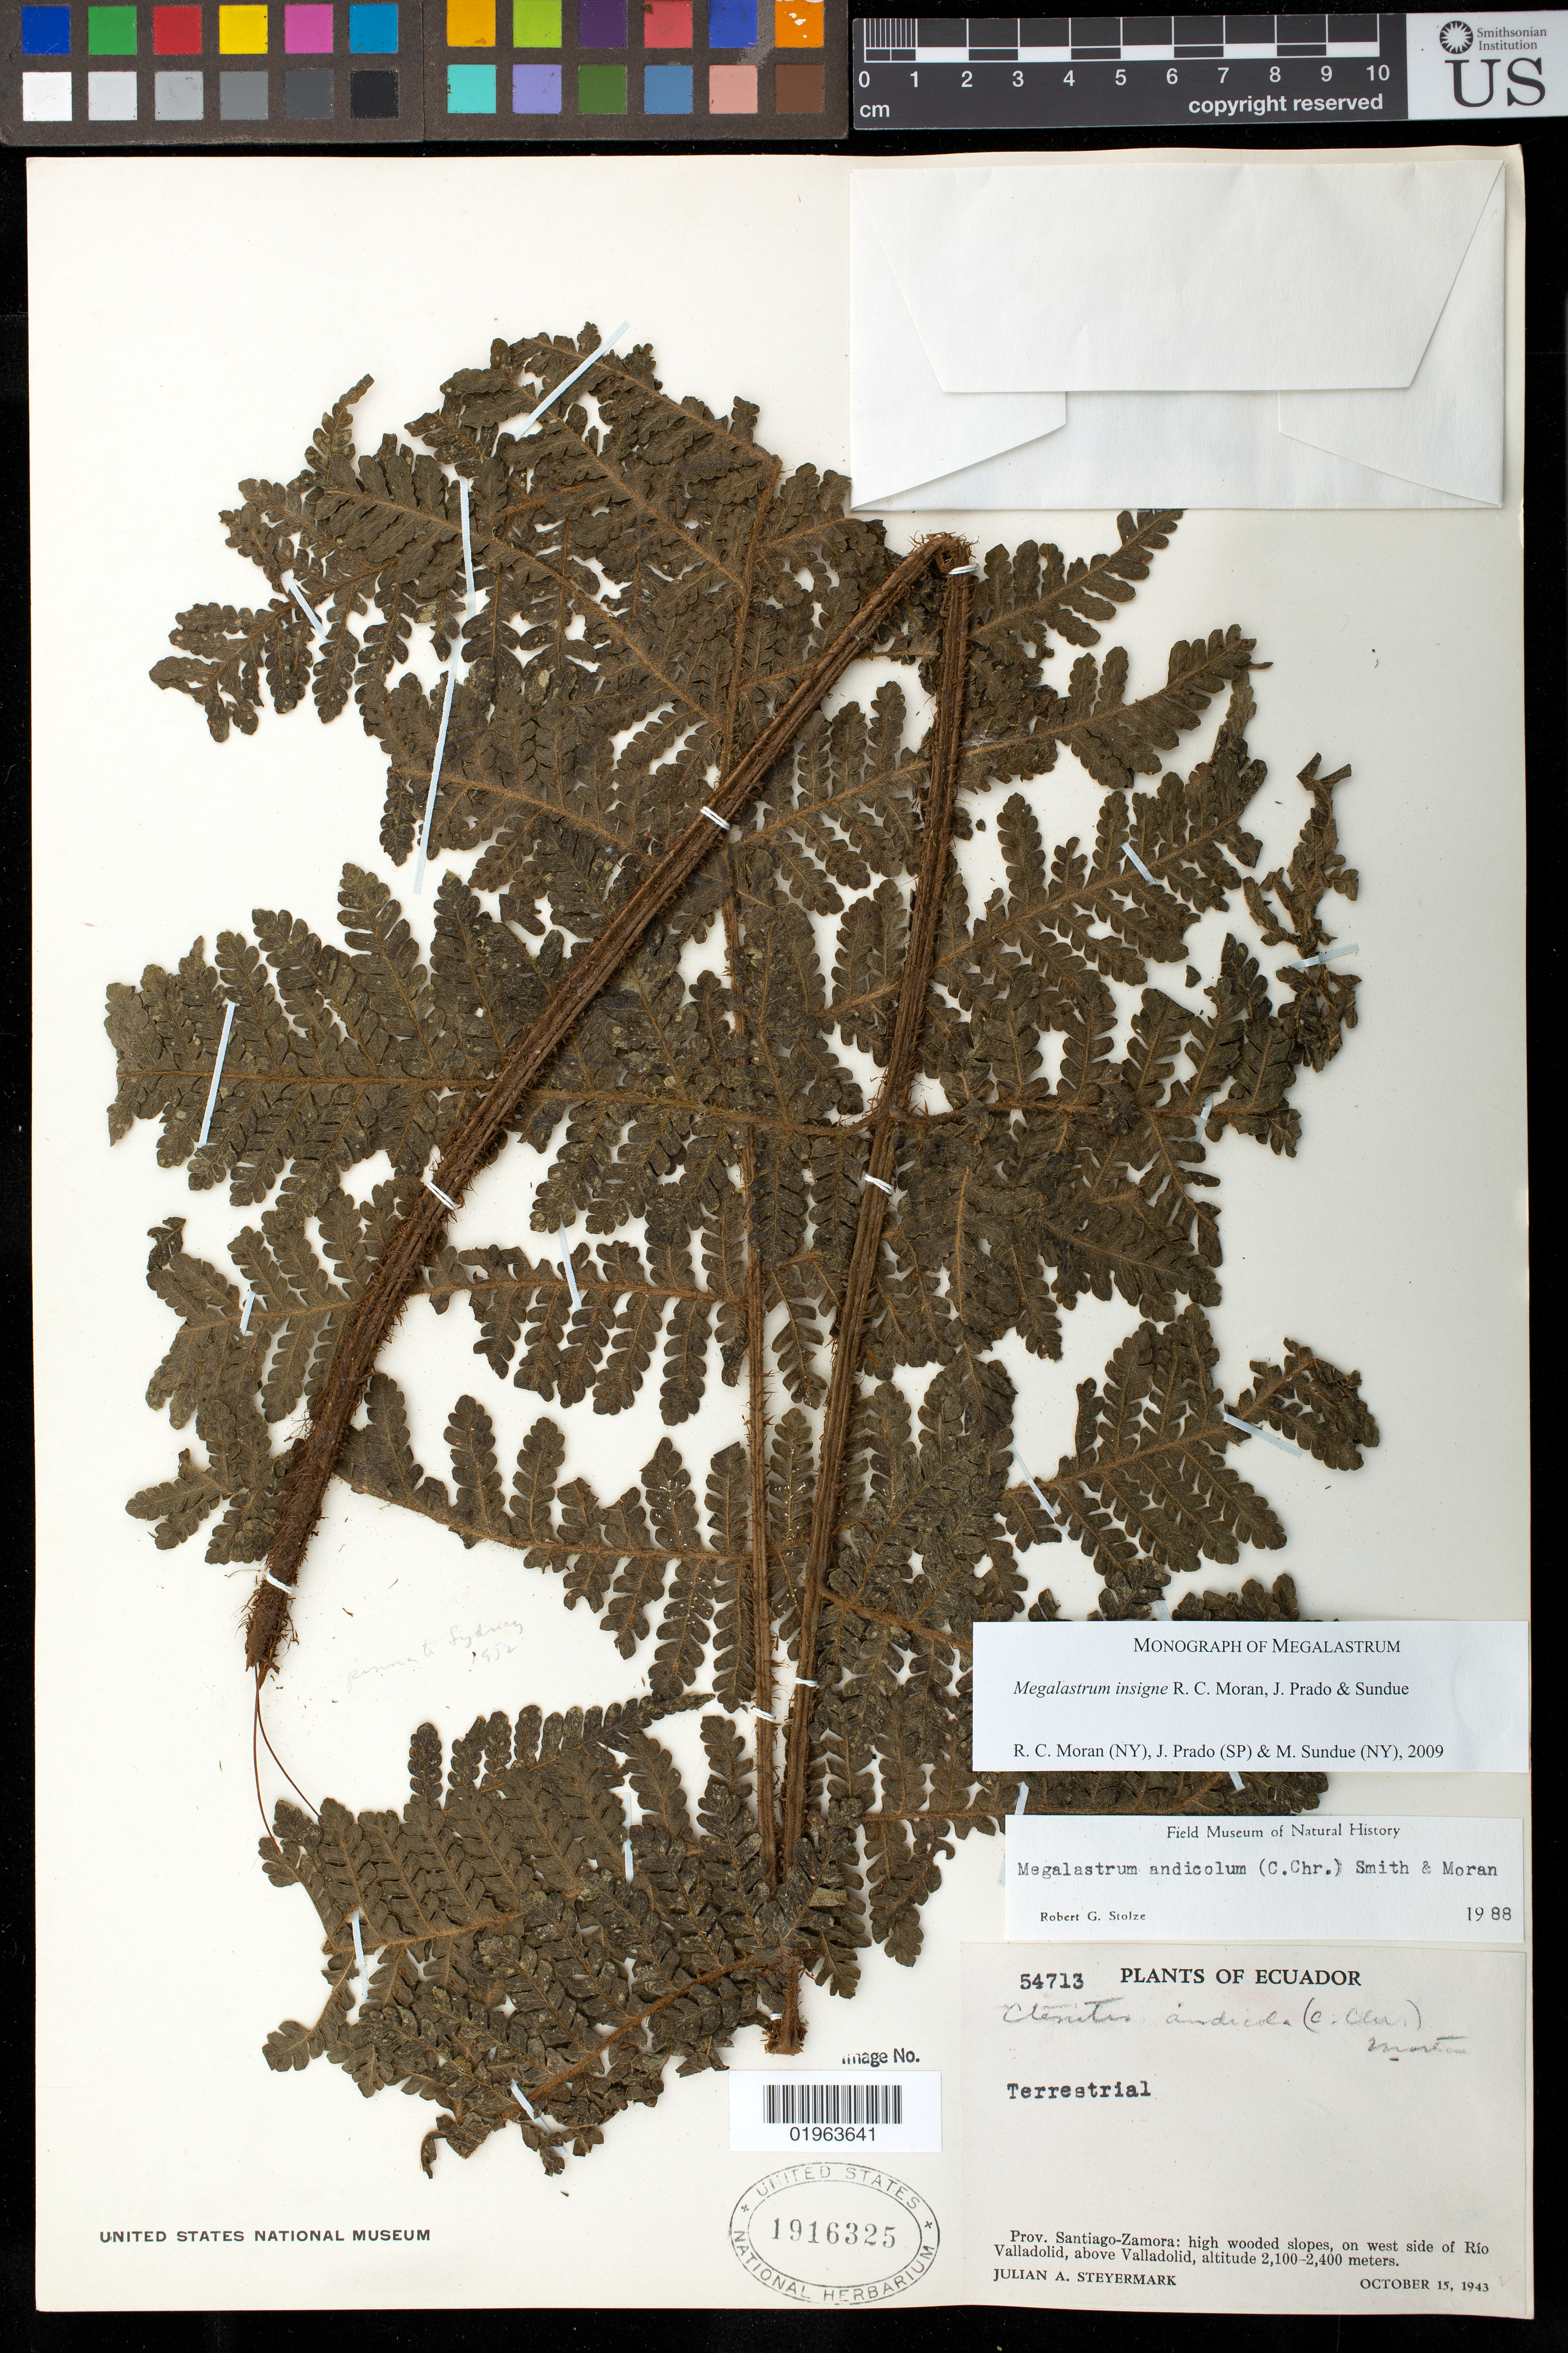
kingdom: Plantae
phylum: Tracheophyta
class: Polypodiopsida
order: Polypodiales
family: Dryopteridaceae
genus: Megalastrum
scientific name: Megalastrum insigne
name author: R.C. Moran et al.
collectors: J. Steyermark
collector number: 54713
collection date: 1943-10-15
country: Ecuador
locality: Prov. Santiago-Zamora: high wooded slopes, on west side of Río Valladolid, above Valladolid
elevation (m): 2100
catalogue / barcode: US 1916325